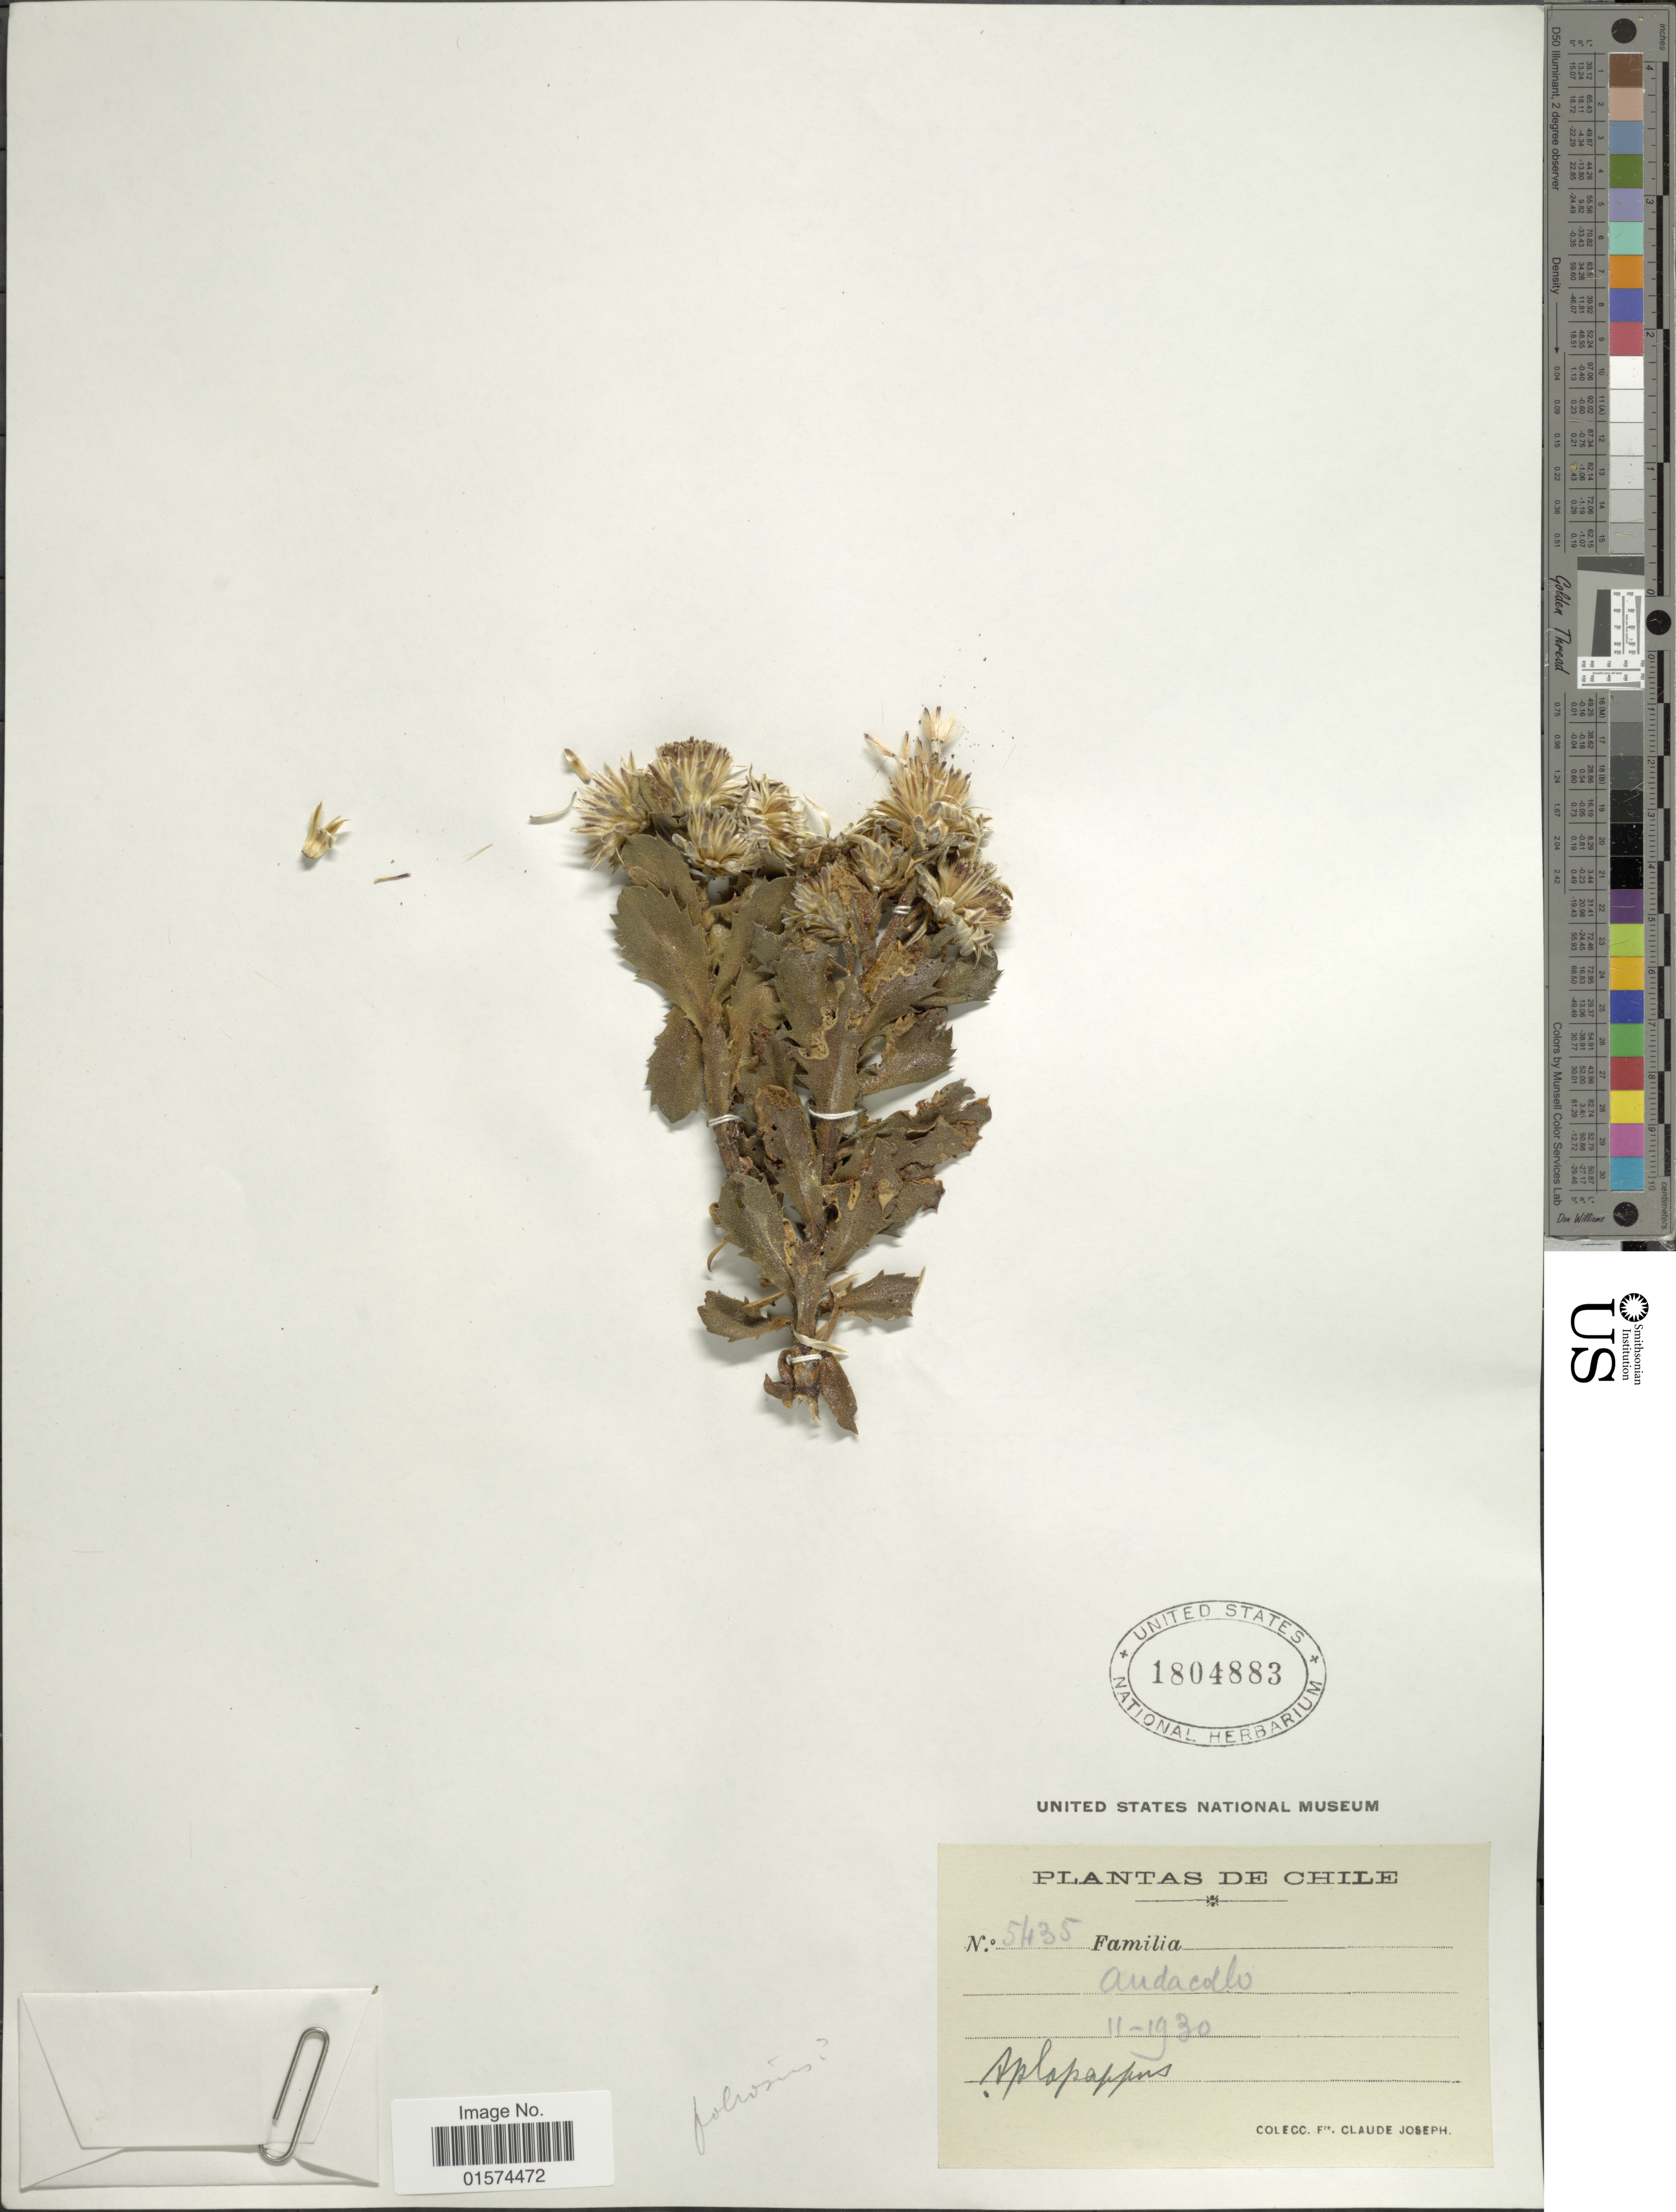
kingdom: Plantae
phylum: Tracheophyta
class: Magnoliopsida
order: Asterales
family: Asteraceae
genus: Haplopappus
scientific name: Haplopappus foliosus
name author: DC.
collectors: Frere Claude Joseph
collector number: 5435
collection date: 1930-11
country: Chile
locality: Aplopappus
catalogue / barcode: US 1804883